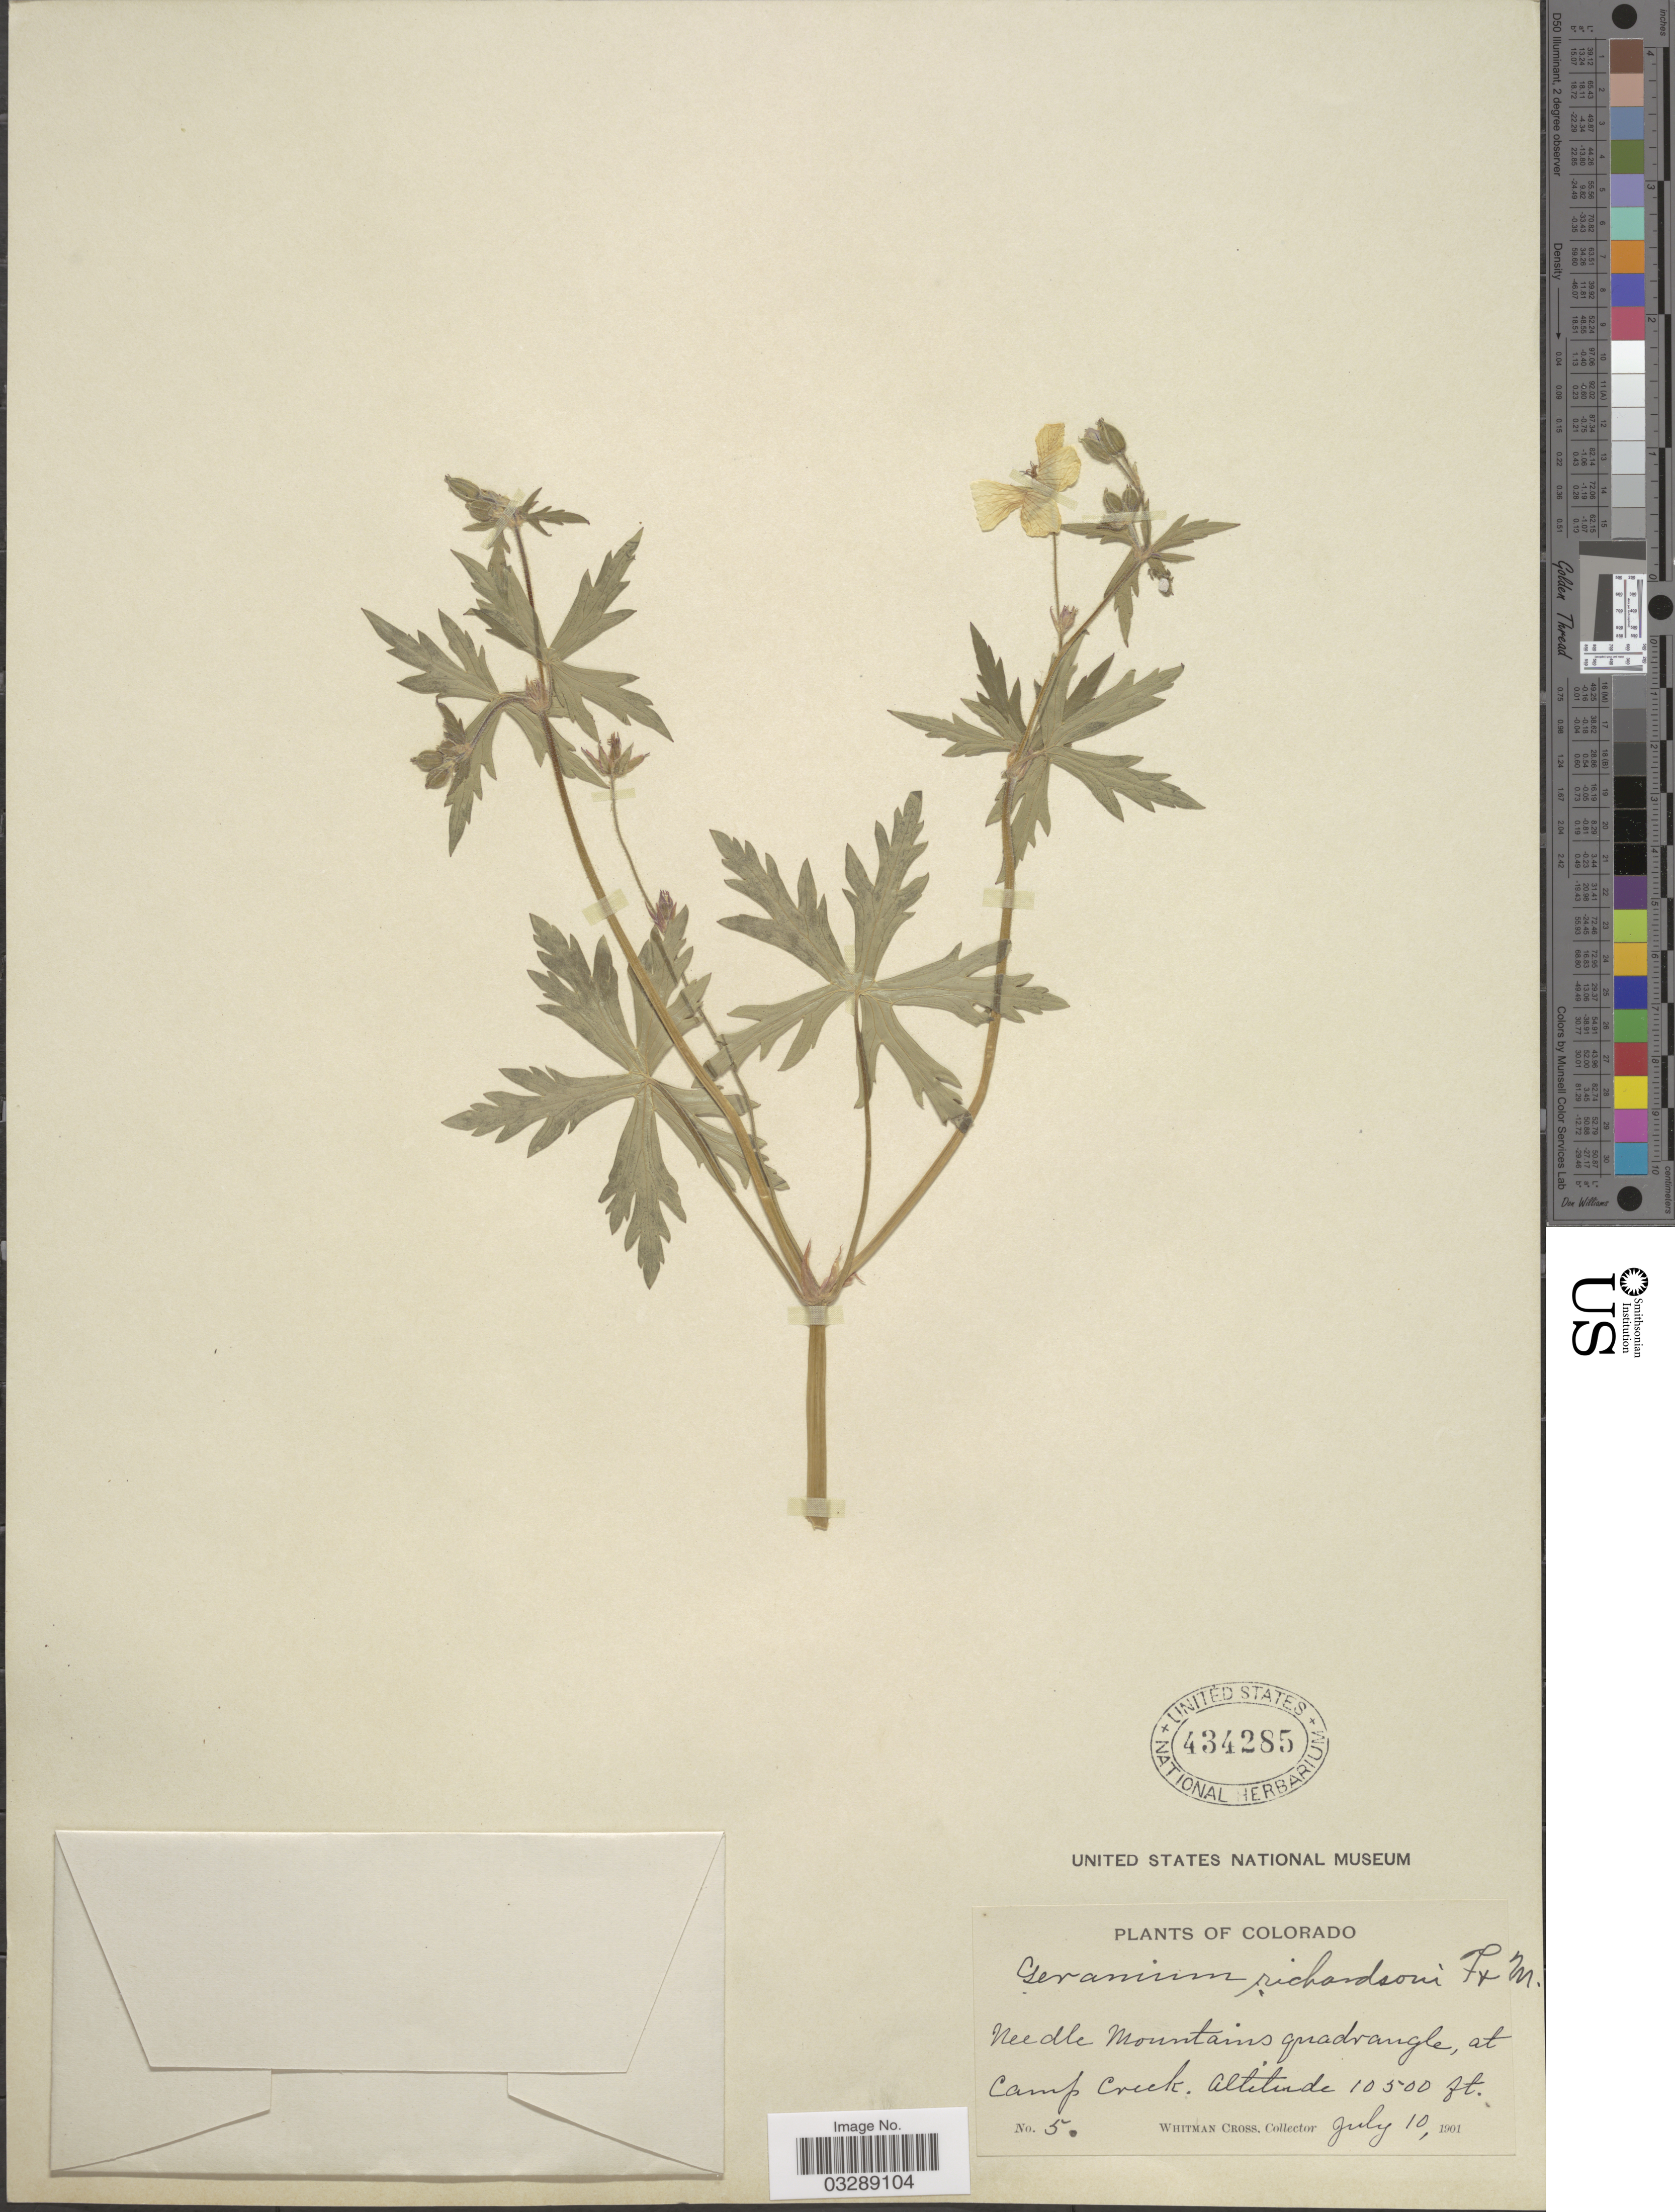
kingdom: Plantae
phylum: Tracheophyta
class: Magnoliopsida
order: Geraniales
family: Geraniaceae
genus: Geranium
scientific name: Geranium richardsonii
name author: Fisch. & Trautv.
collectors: W. Cross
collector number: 5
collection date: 1901-07-10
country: United States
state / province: Colorado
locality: Needle Mountains quadrangle, at Camp Creek.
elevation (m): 3200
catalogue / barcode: US 434285